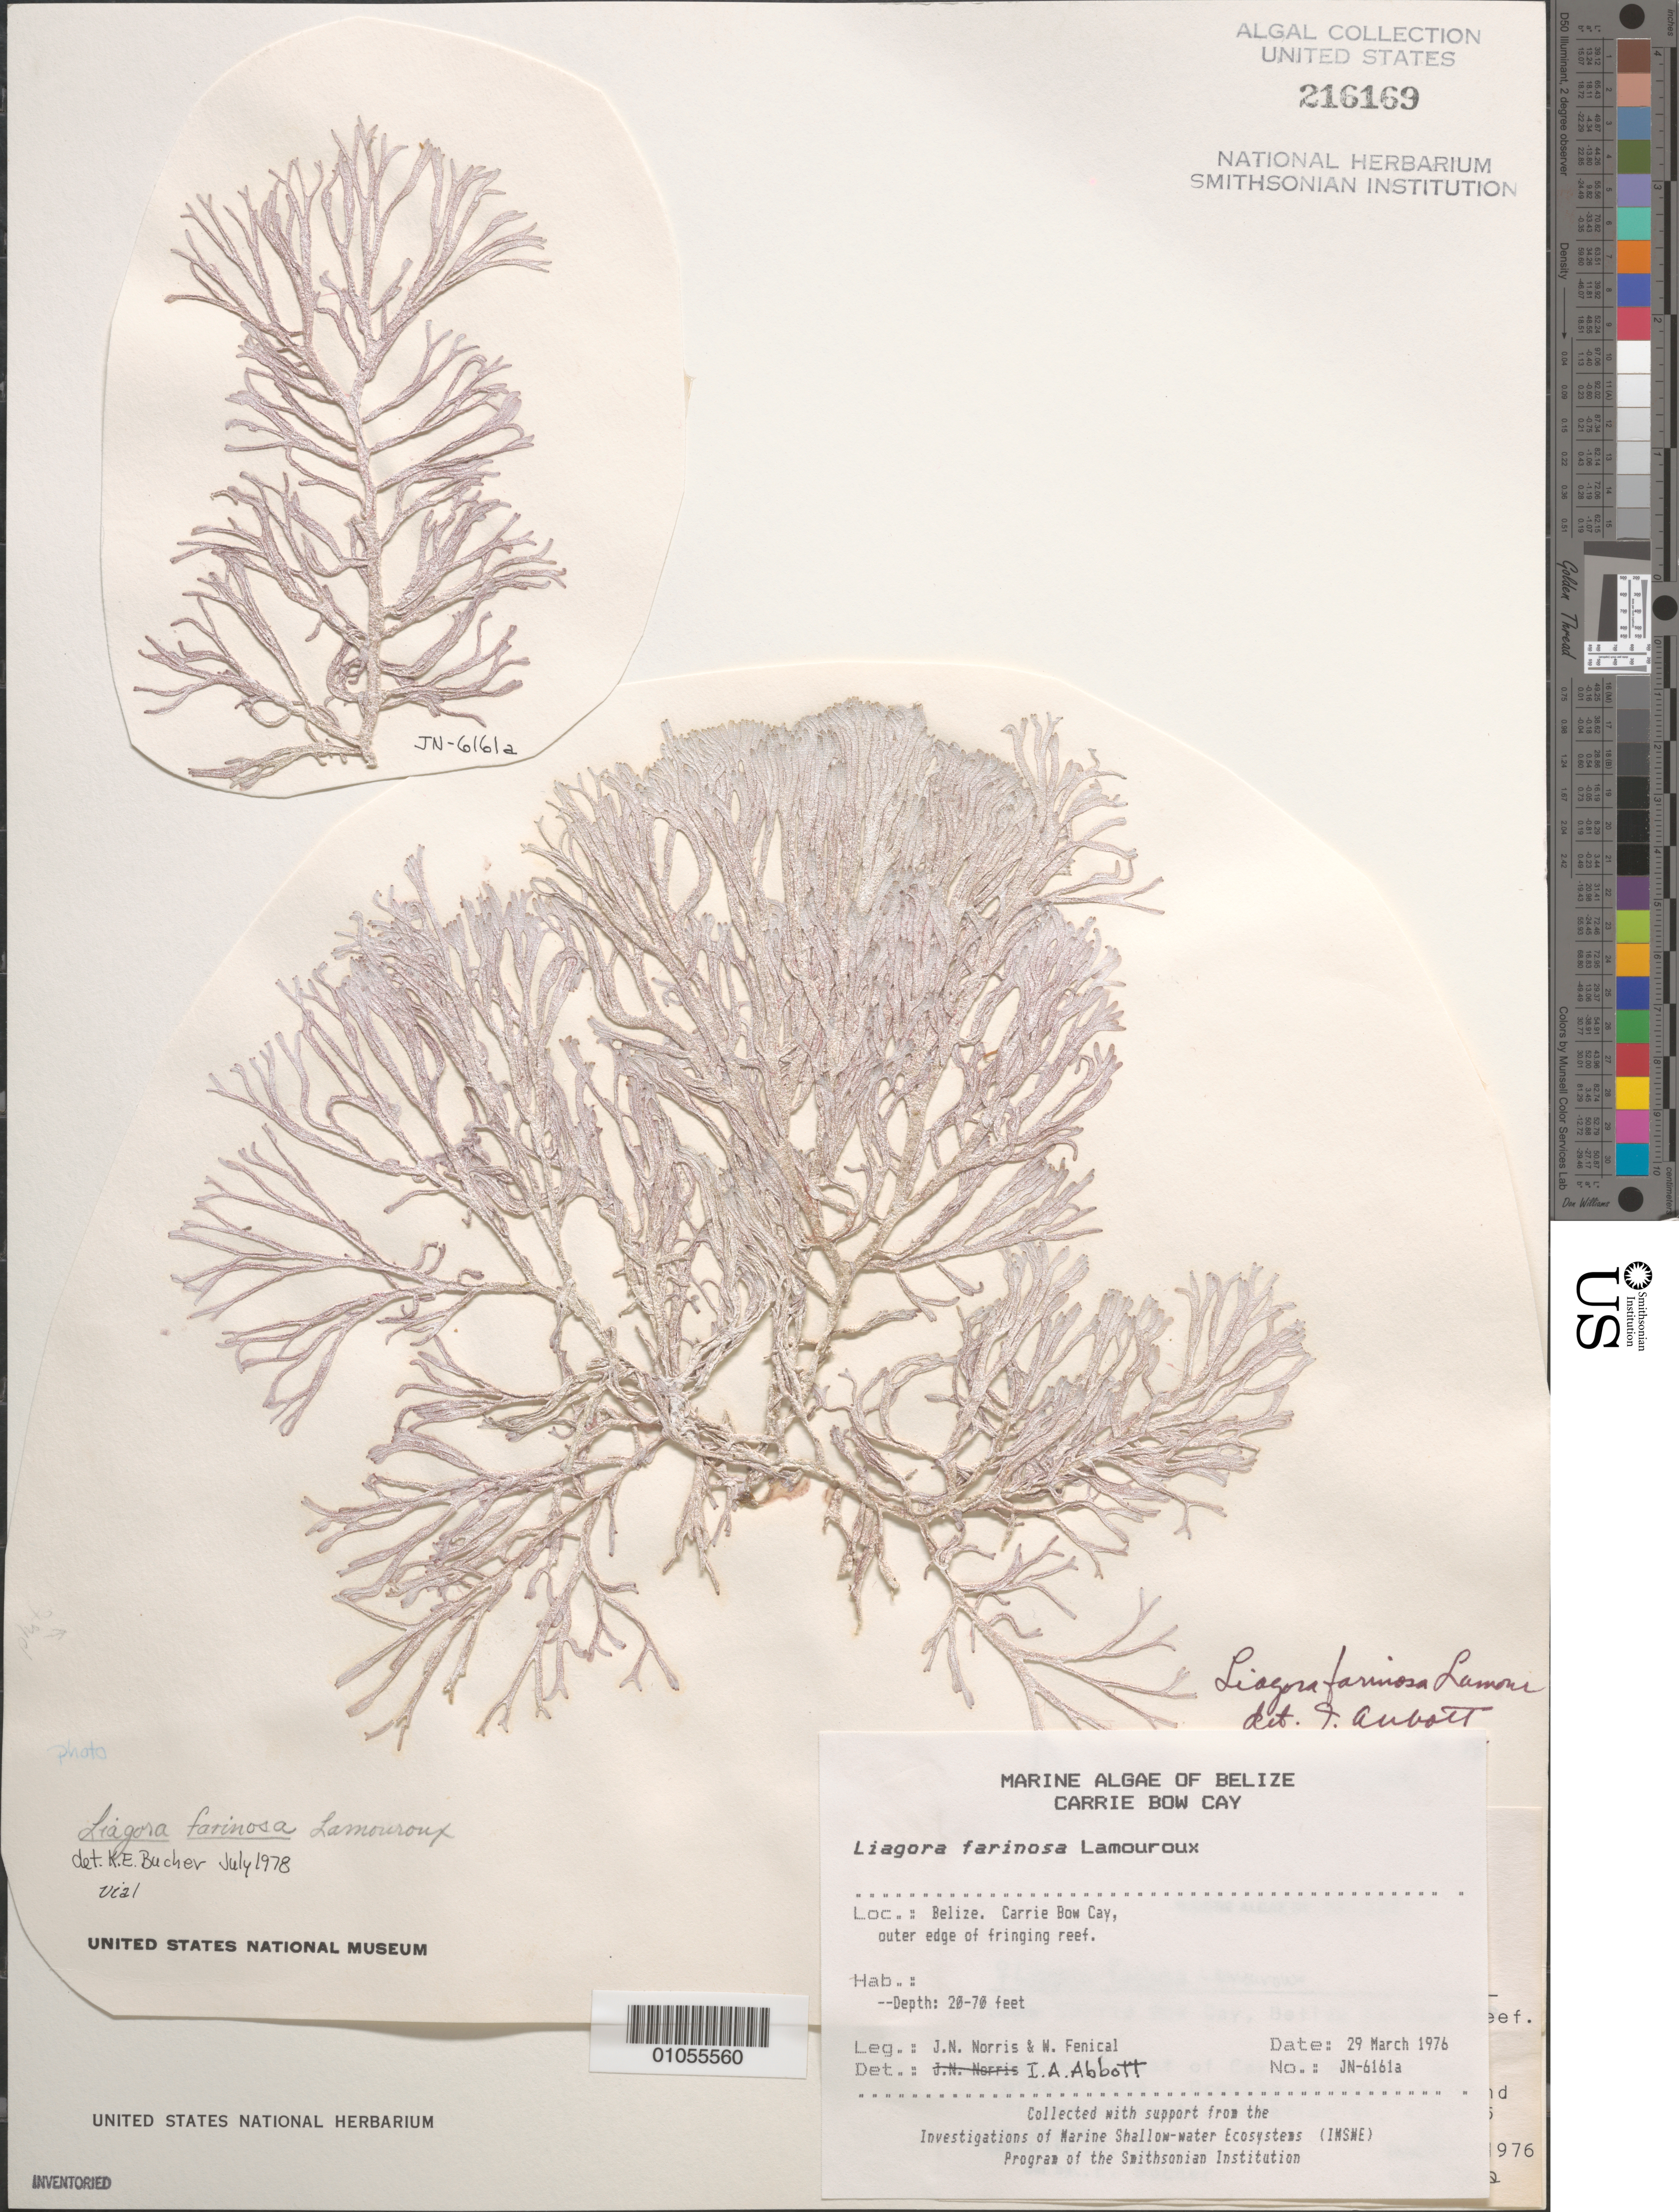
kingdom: Plantae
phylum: Rhodophyta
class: Florideophyceae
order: Nemaliales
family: Liagoraceae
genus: Liagora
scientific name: Liagora farinosa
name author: J.V.Lamouroux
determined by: Abbott, Isabella A.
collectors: J. N. Norris & W. Fenical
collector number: JN-6161A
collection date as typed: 29 Mar 1976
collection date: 1976-03-29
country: Belize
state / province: Stann Creek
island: Carrie Bow Cay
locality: Outer edge of fringing reef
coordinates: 16 48'N, 88 05'W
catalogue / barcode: US 216169